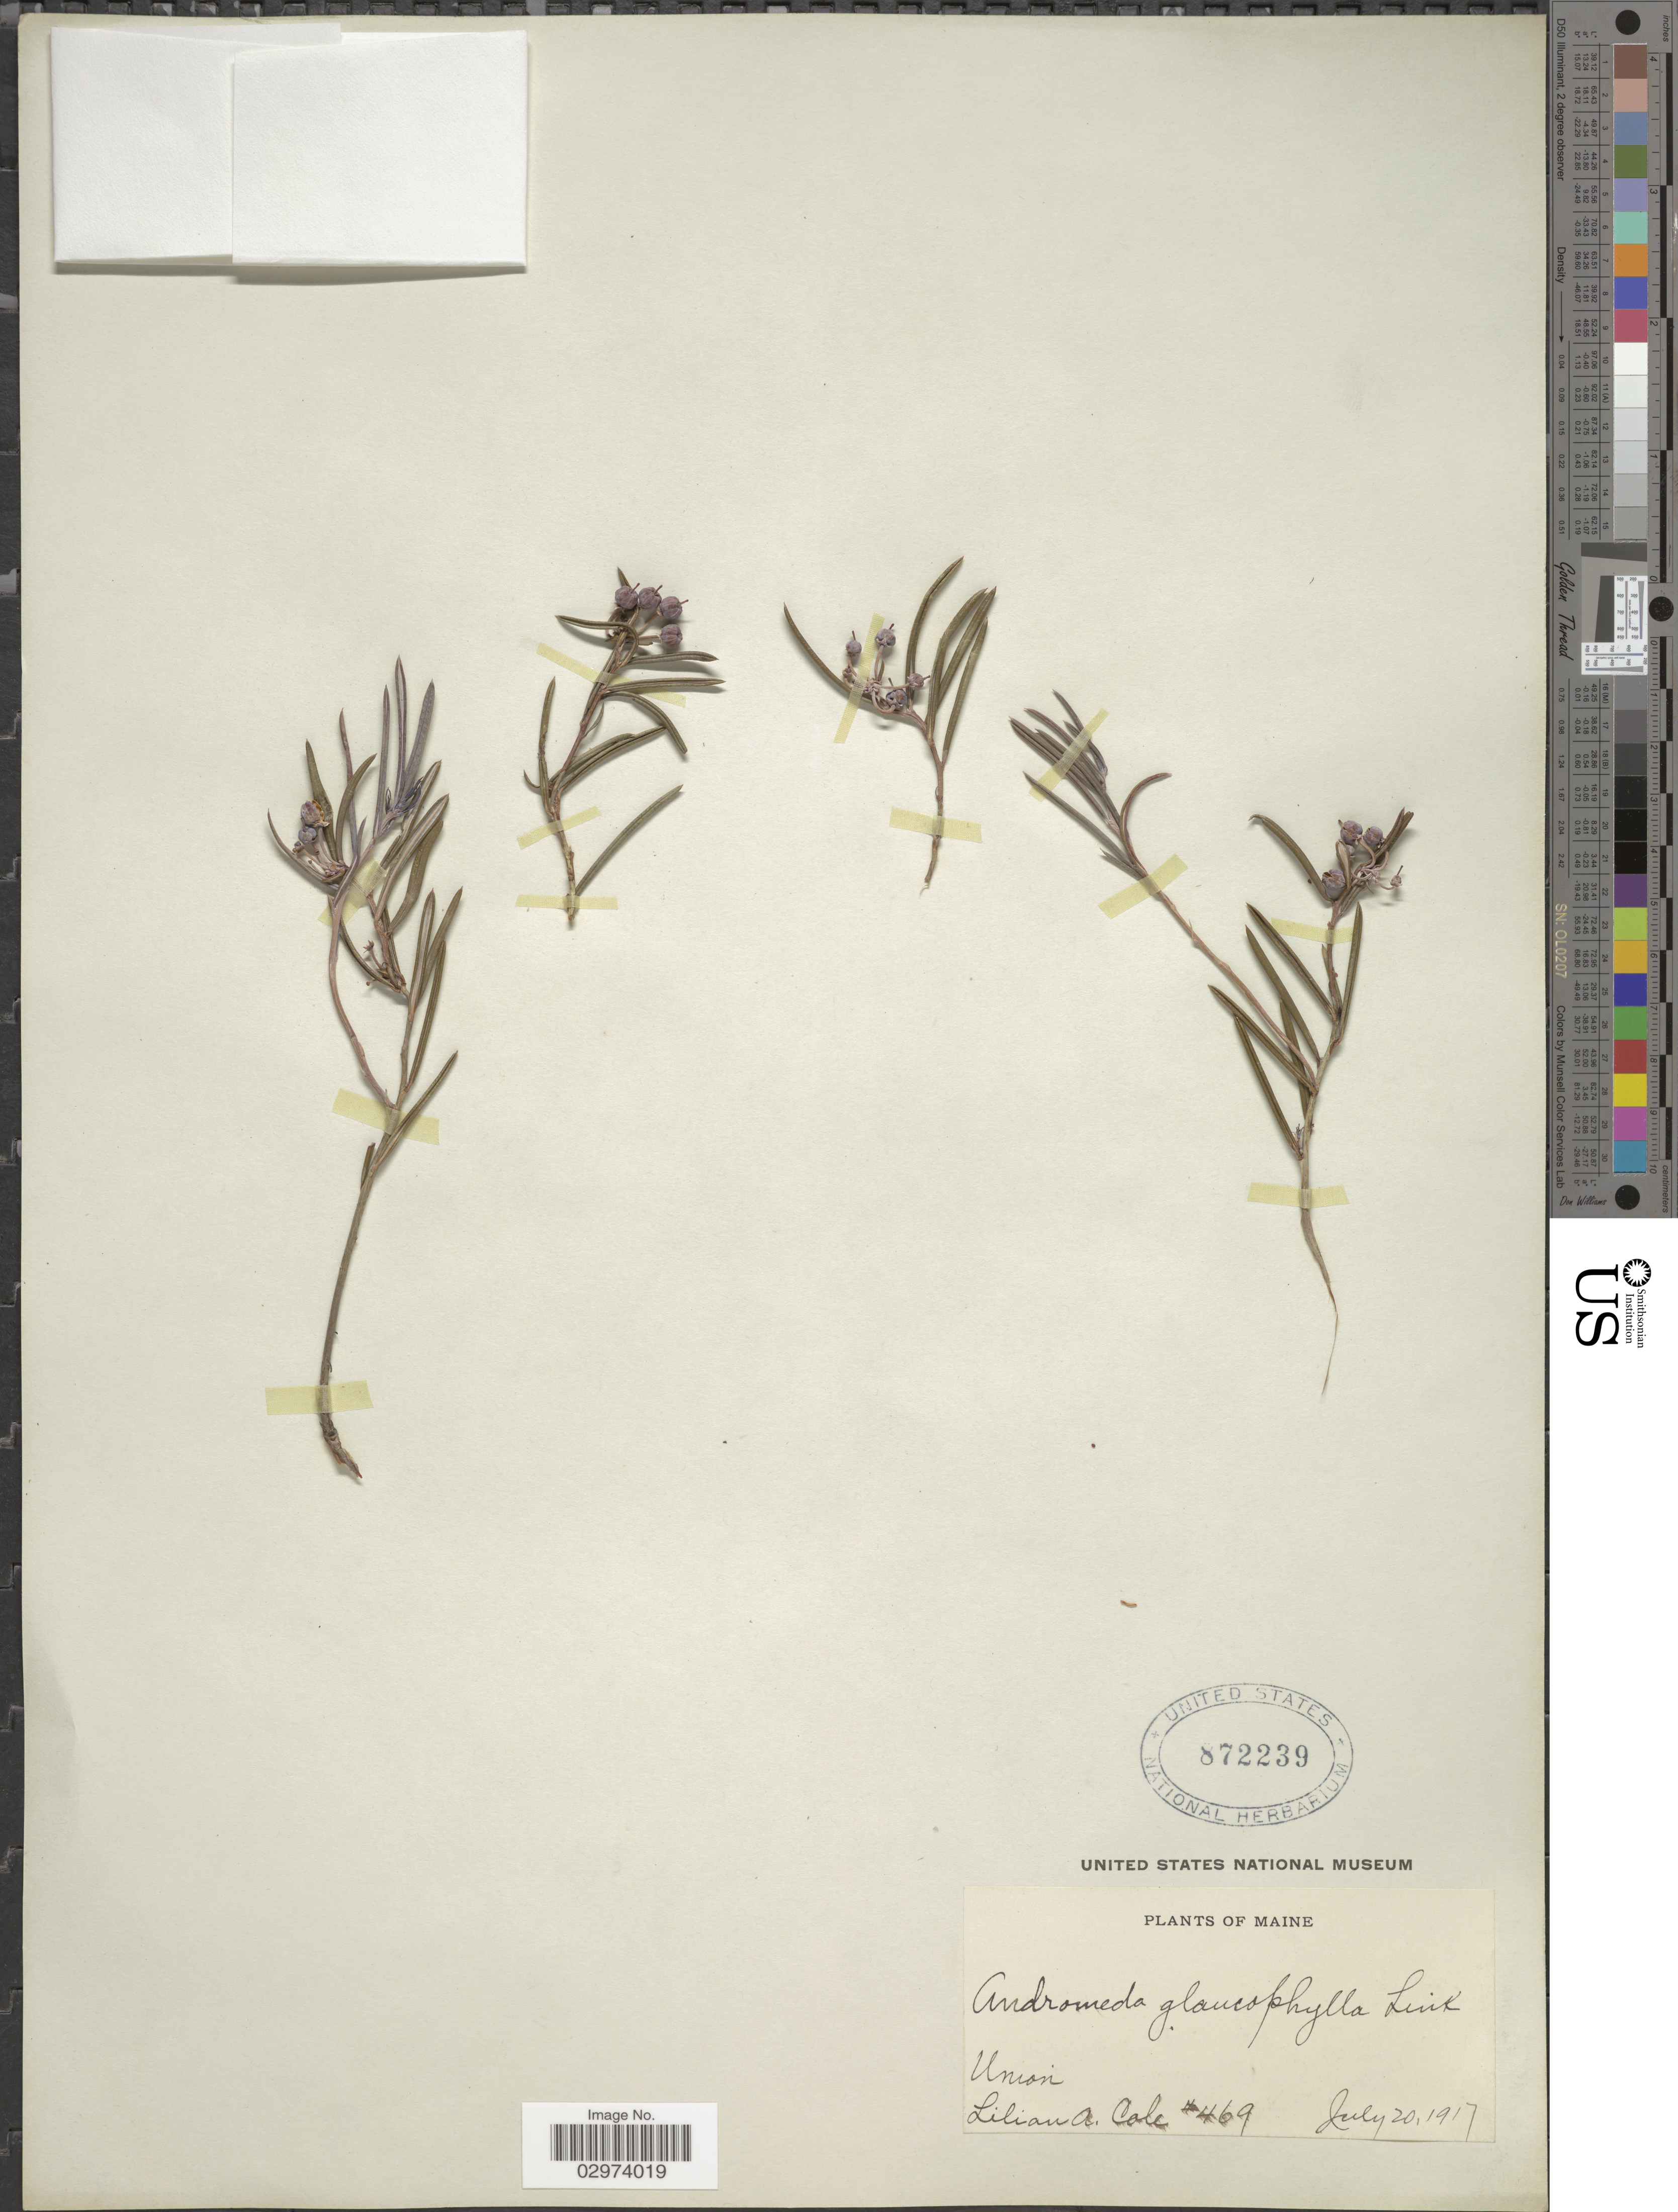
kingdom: Plantae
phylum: Tracheophyta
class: Magnoliopsida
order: Ericales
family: Ericaceae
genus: Andromeda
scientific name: Andromeda polifolia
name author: L.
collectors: L. A. Cole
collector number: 469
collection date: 1917-07-20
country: United States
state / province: Maine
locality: Union.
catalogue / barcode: US 872239